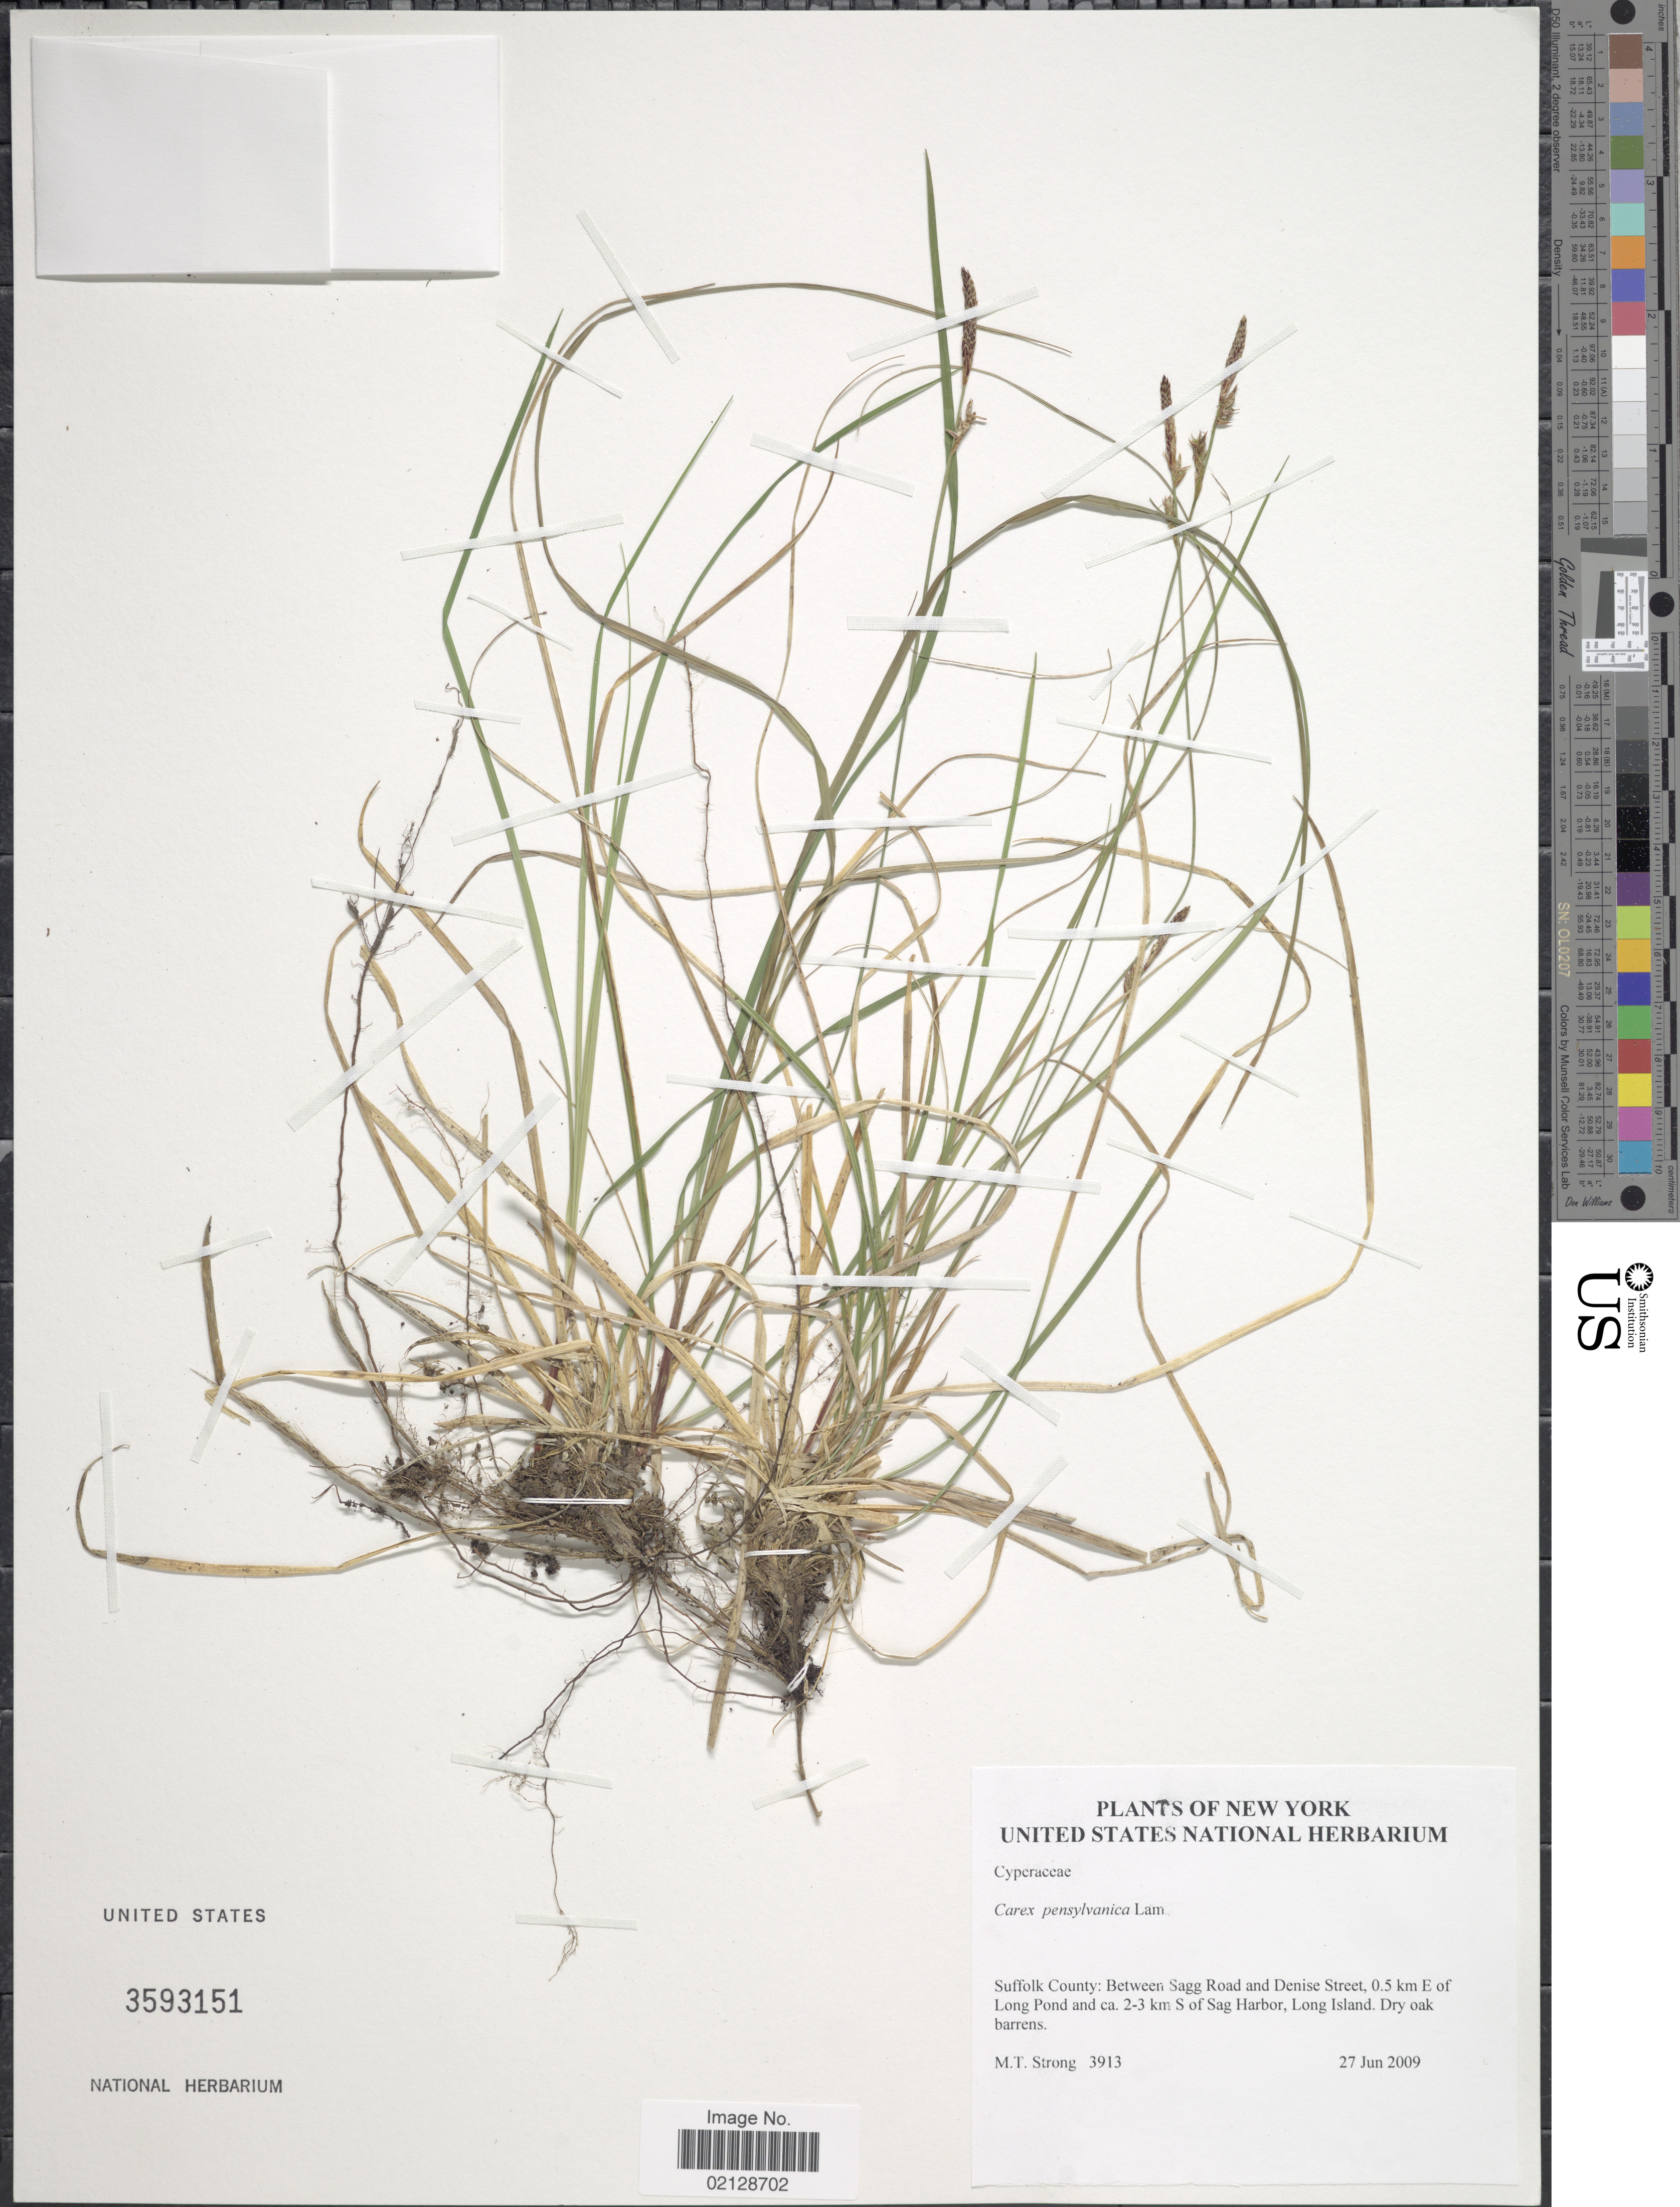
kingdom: Plantae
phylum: Tracheophyta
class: Liliopsida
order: Poales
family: Cyperaceae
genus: Carex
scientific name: Carex pensylvanica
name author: Lam.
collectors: M. T. Strong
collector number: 3913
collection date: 2009-06-27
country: United States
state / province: New York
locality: New York, Suffolk County: Between Sagg Road and Denise Street, 0.5 km E of Long Pond and 2-3 km S of Sag Harbor, Long Island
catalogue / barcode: US 3593151